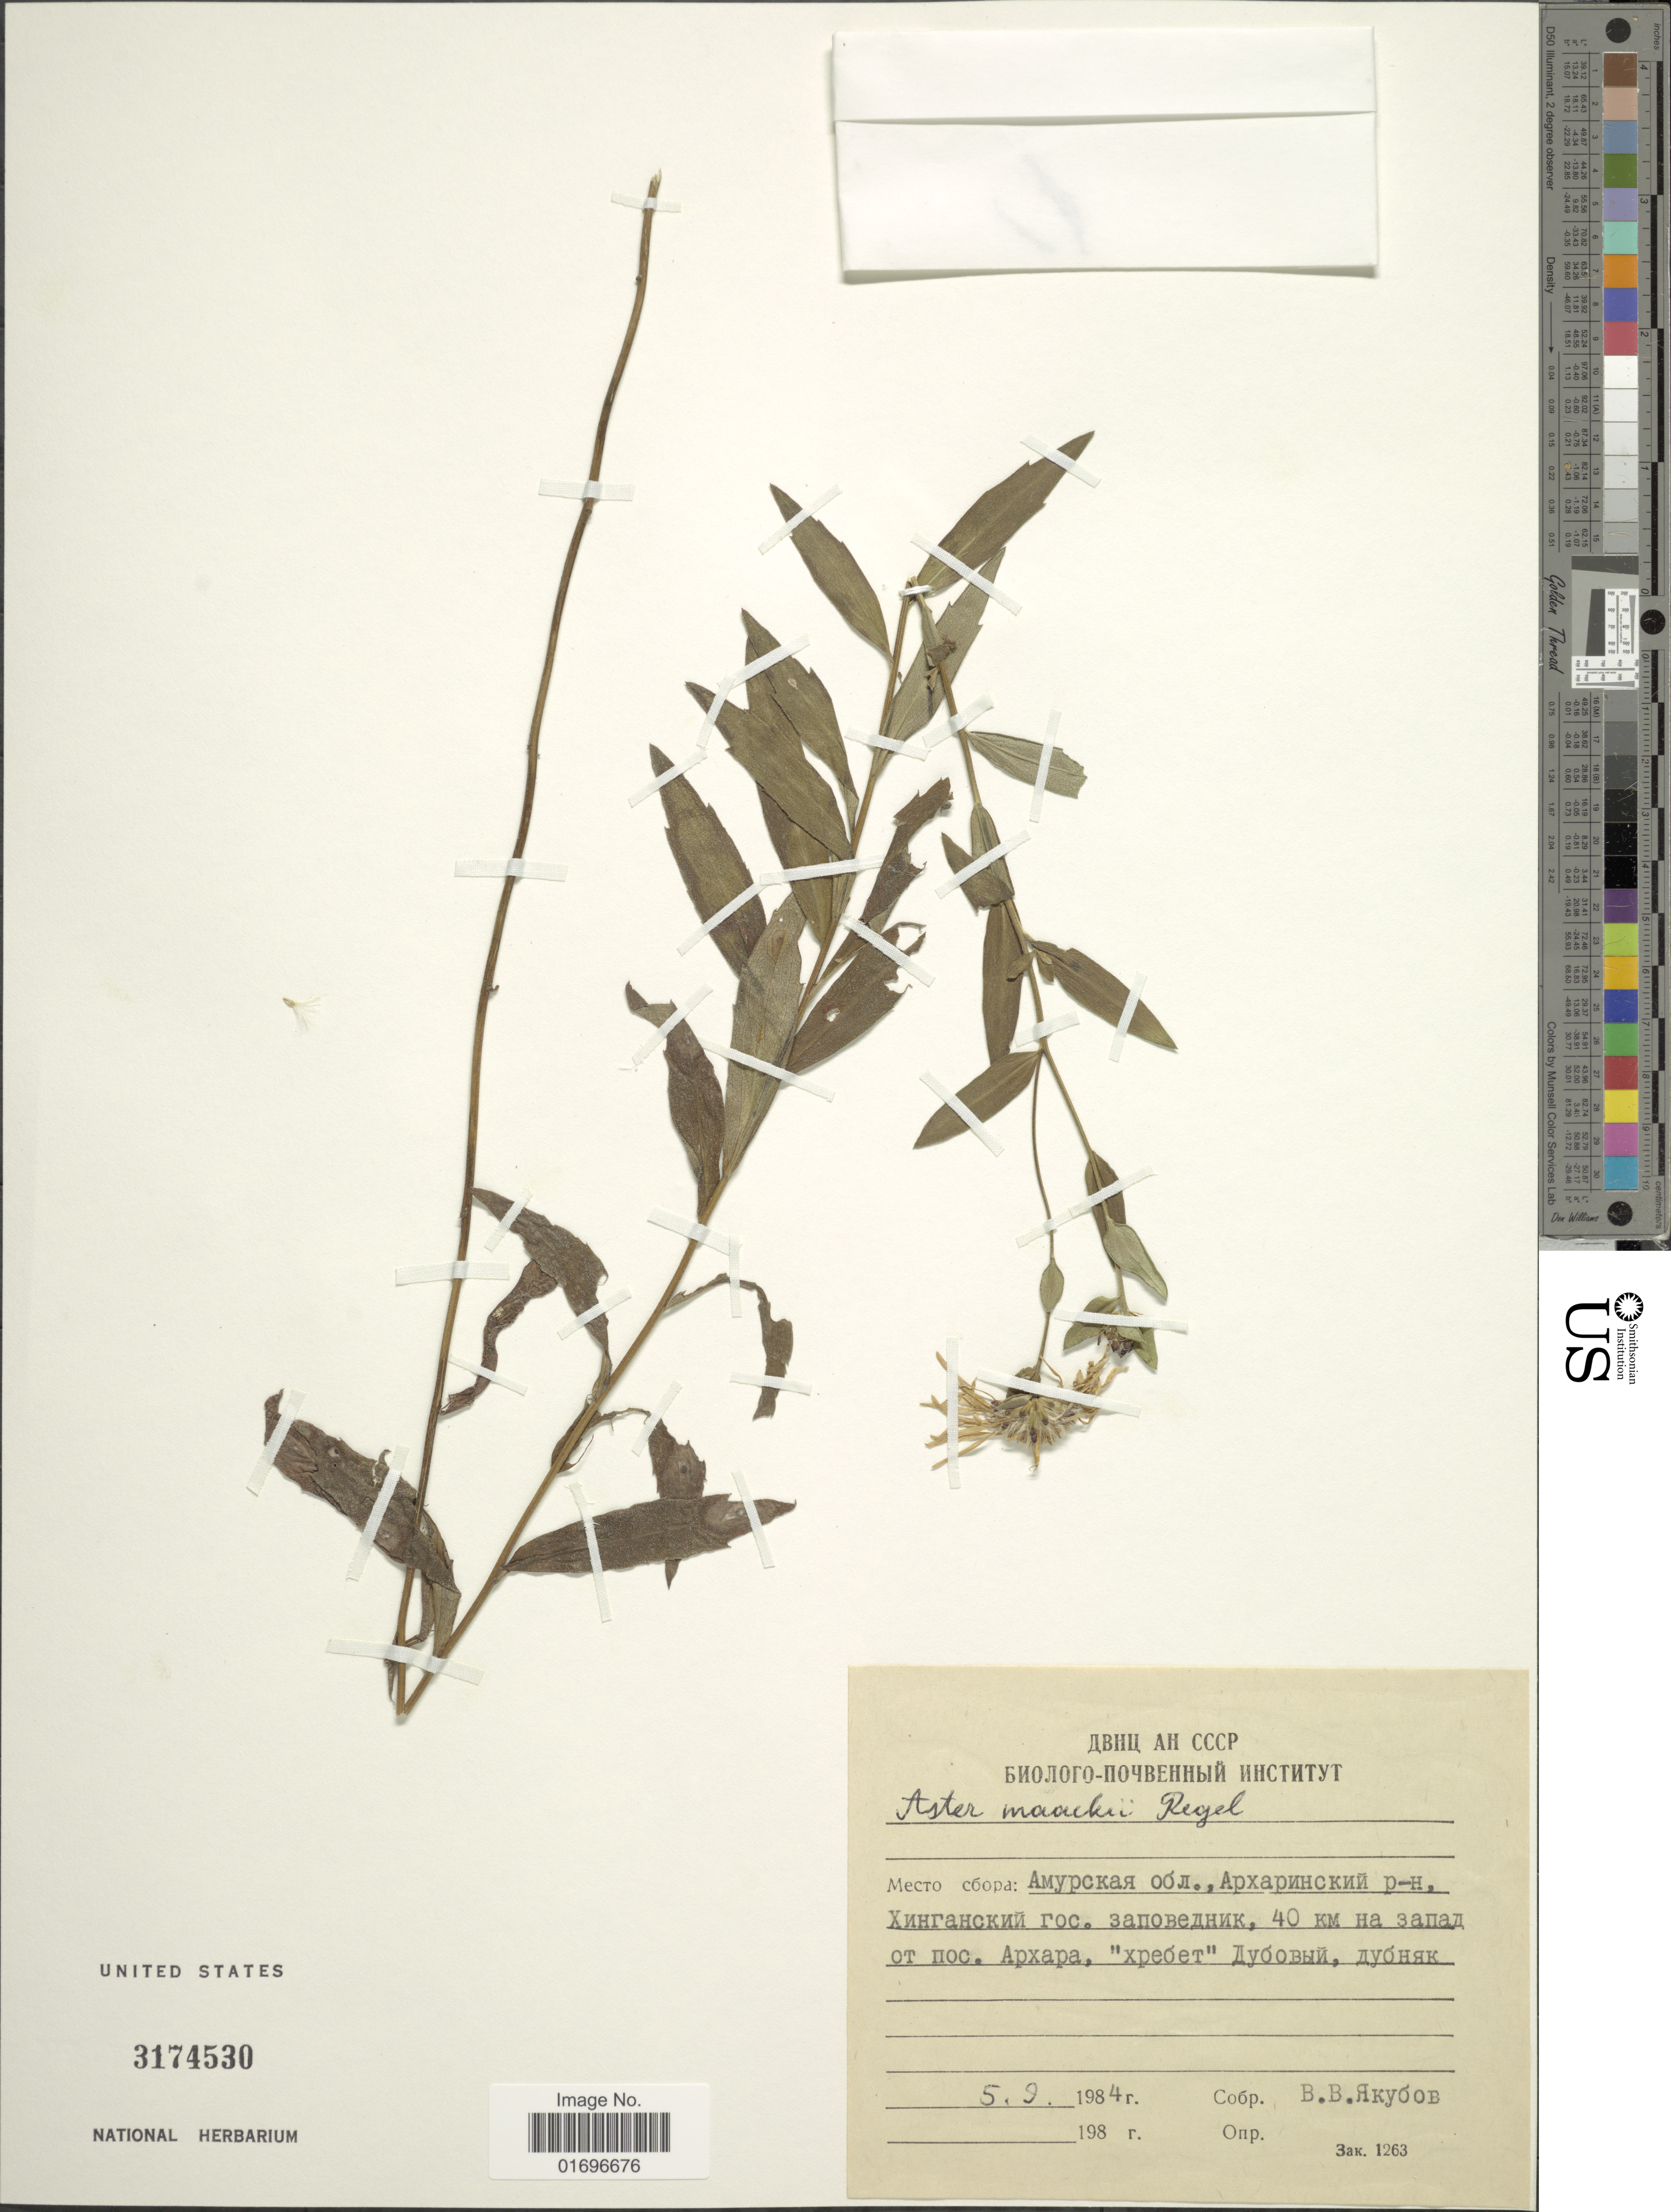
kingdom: Plantae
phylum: Tracheophyta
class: Magnoliopsida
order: Asterales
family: Asteraceae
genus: Aster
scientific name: Aster maackii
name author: Regel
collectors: V. Yakubov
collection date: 1984-09-05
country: Russian Federation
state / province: Amur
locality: District Arkharinskiy, Khingan Nature Reserve, 40 km W of village Arkhara.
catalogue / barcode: US 3174530